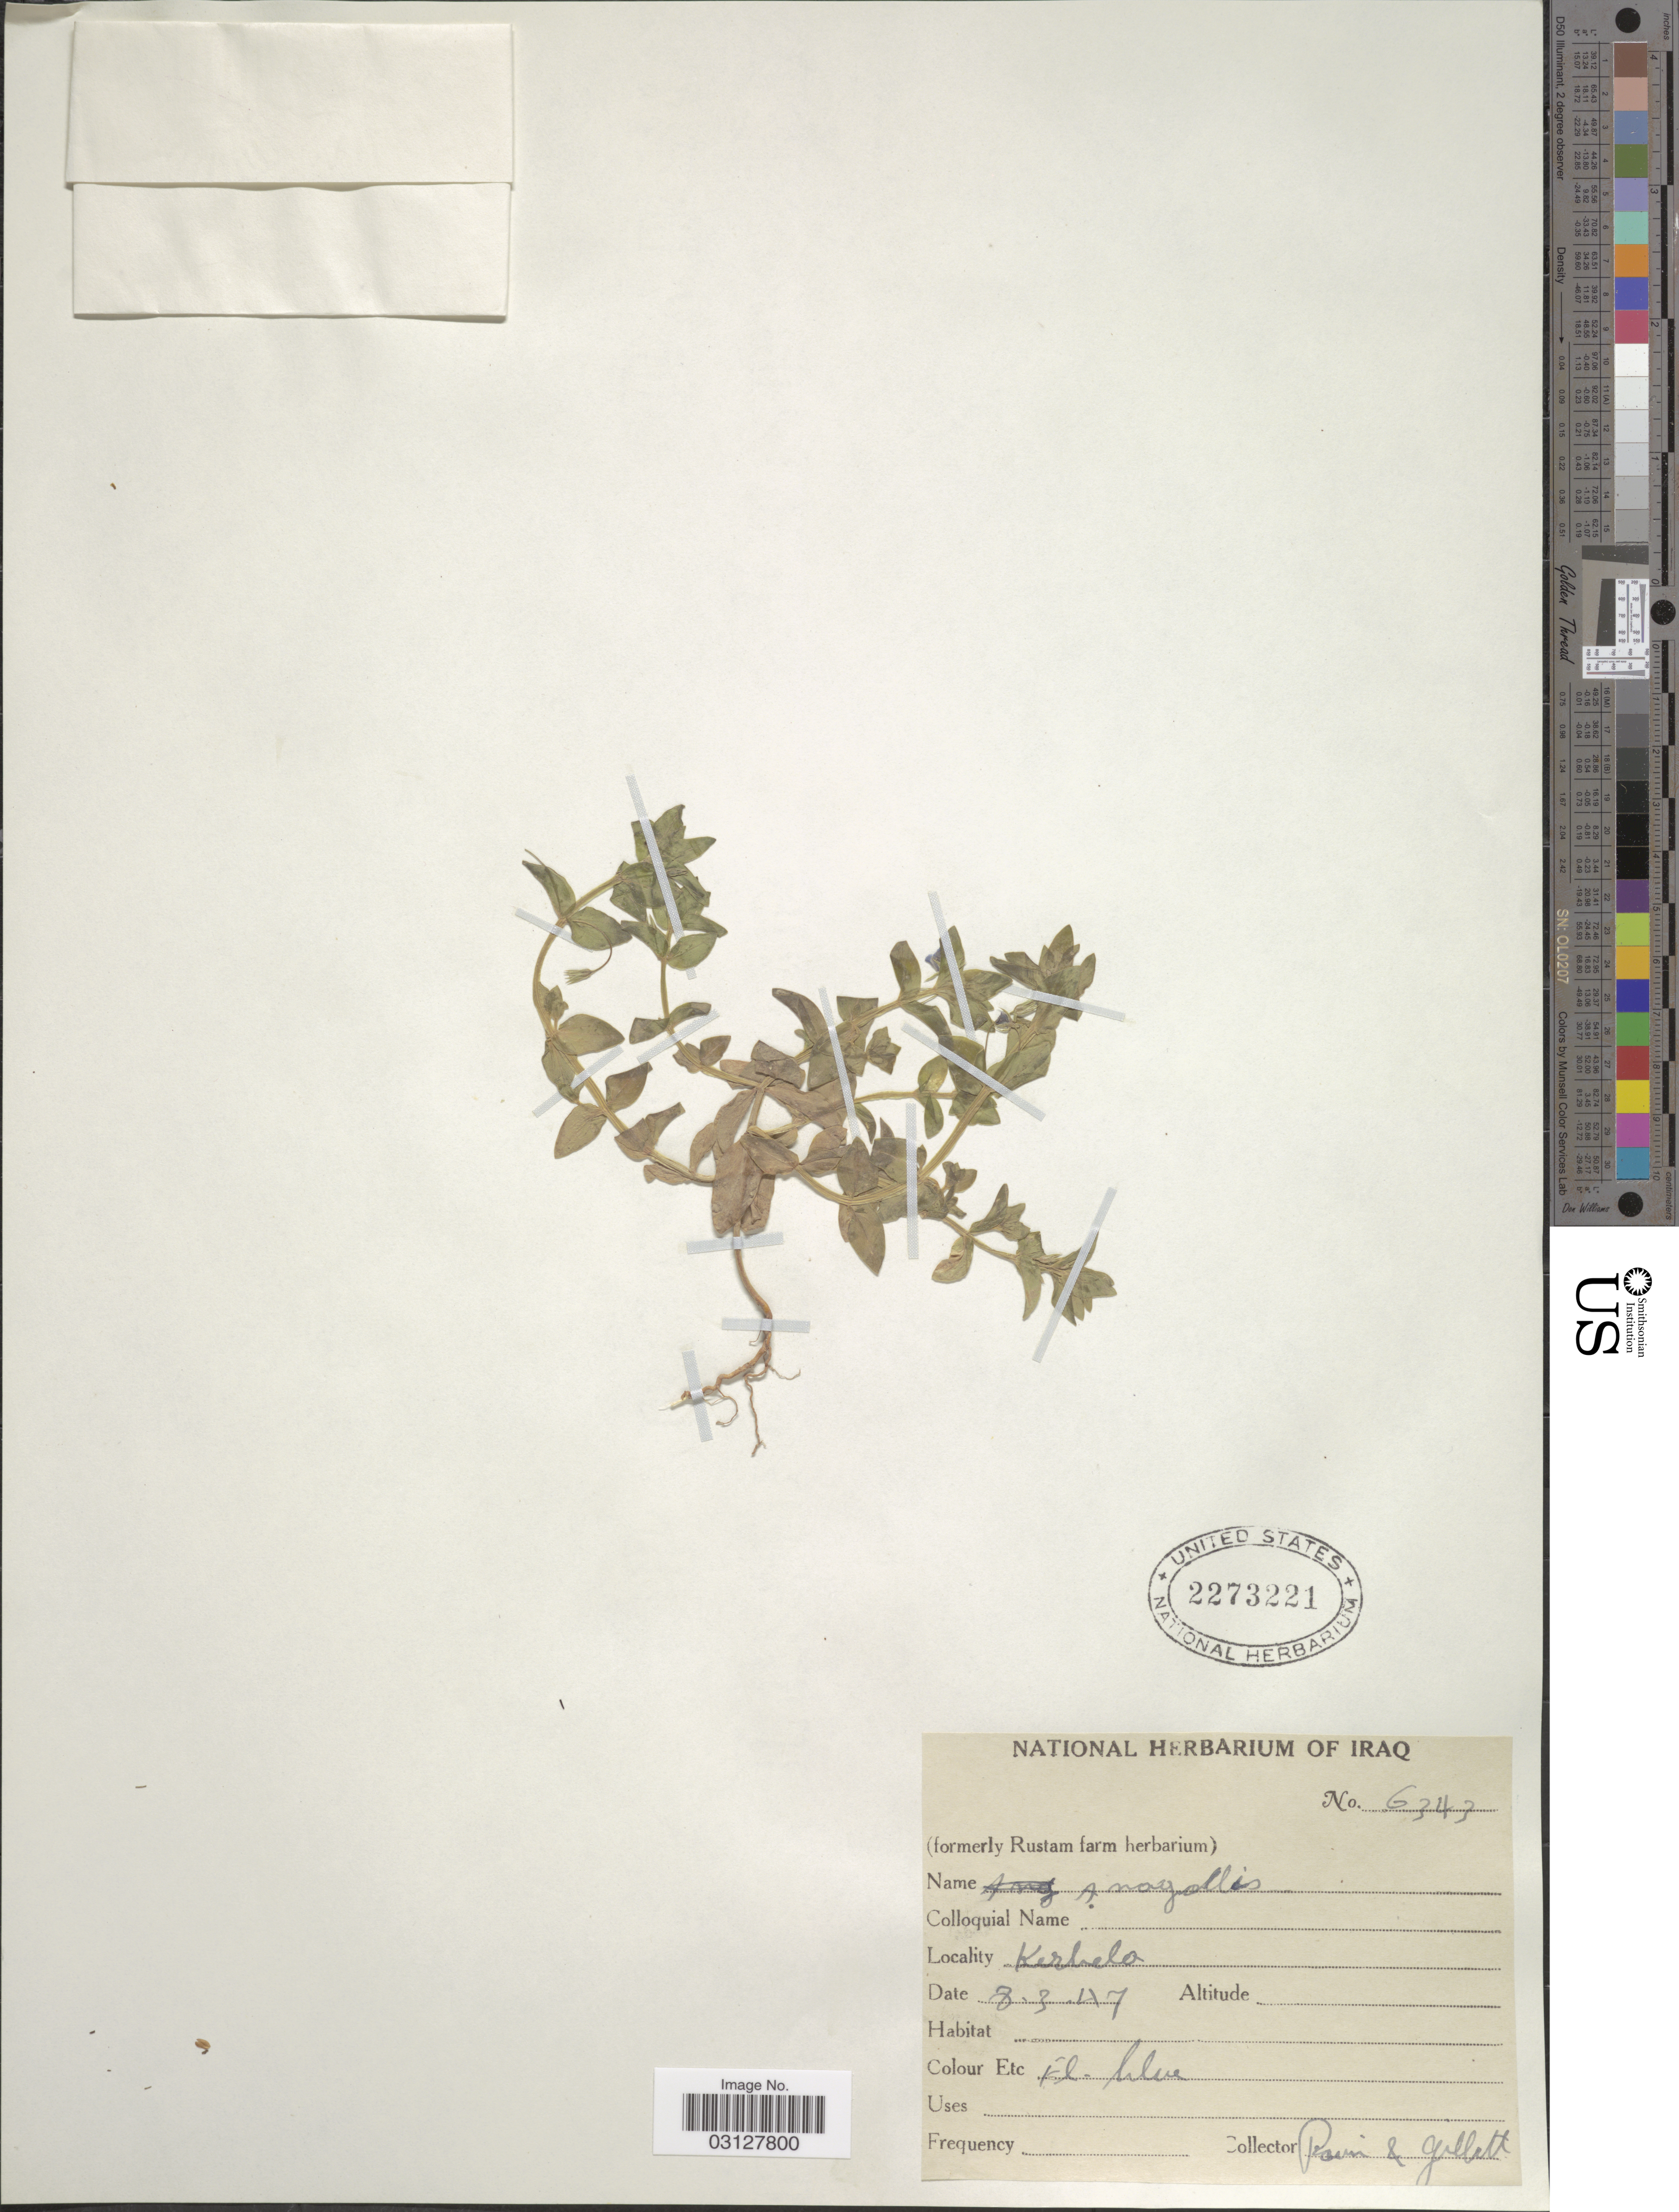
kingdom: Plantae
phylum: Tracheophyta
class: Magnoliopsida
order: Ericales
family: Primulaceae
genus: Anagallis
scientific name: Anagallis sp.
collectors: -. Rawi & Gillett, --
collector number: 6343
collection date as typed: Transcribed d/m/y: 8/3/47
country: Iraq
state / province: Al Karbala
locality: Kerbela.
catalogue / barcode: US 2273221